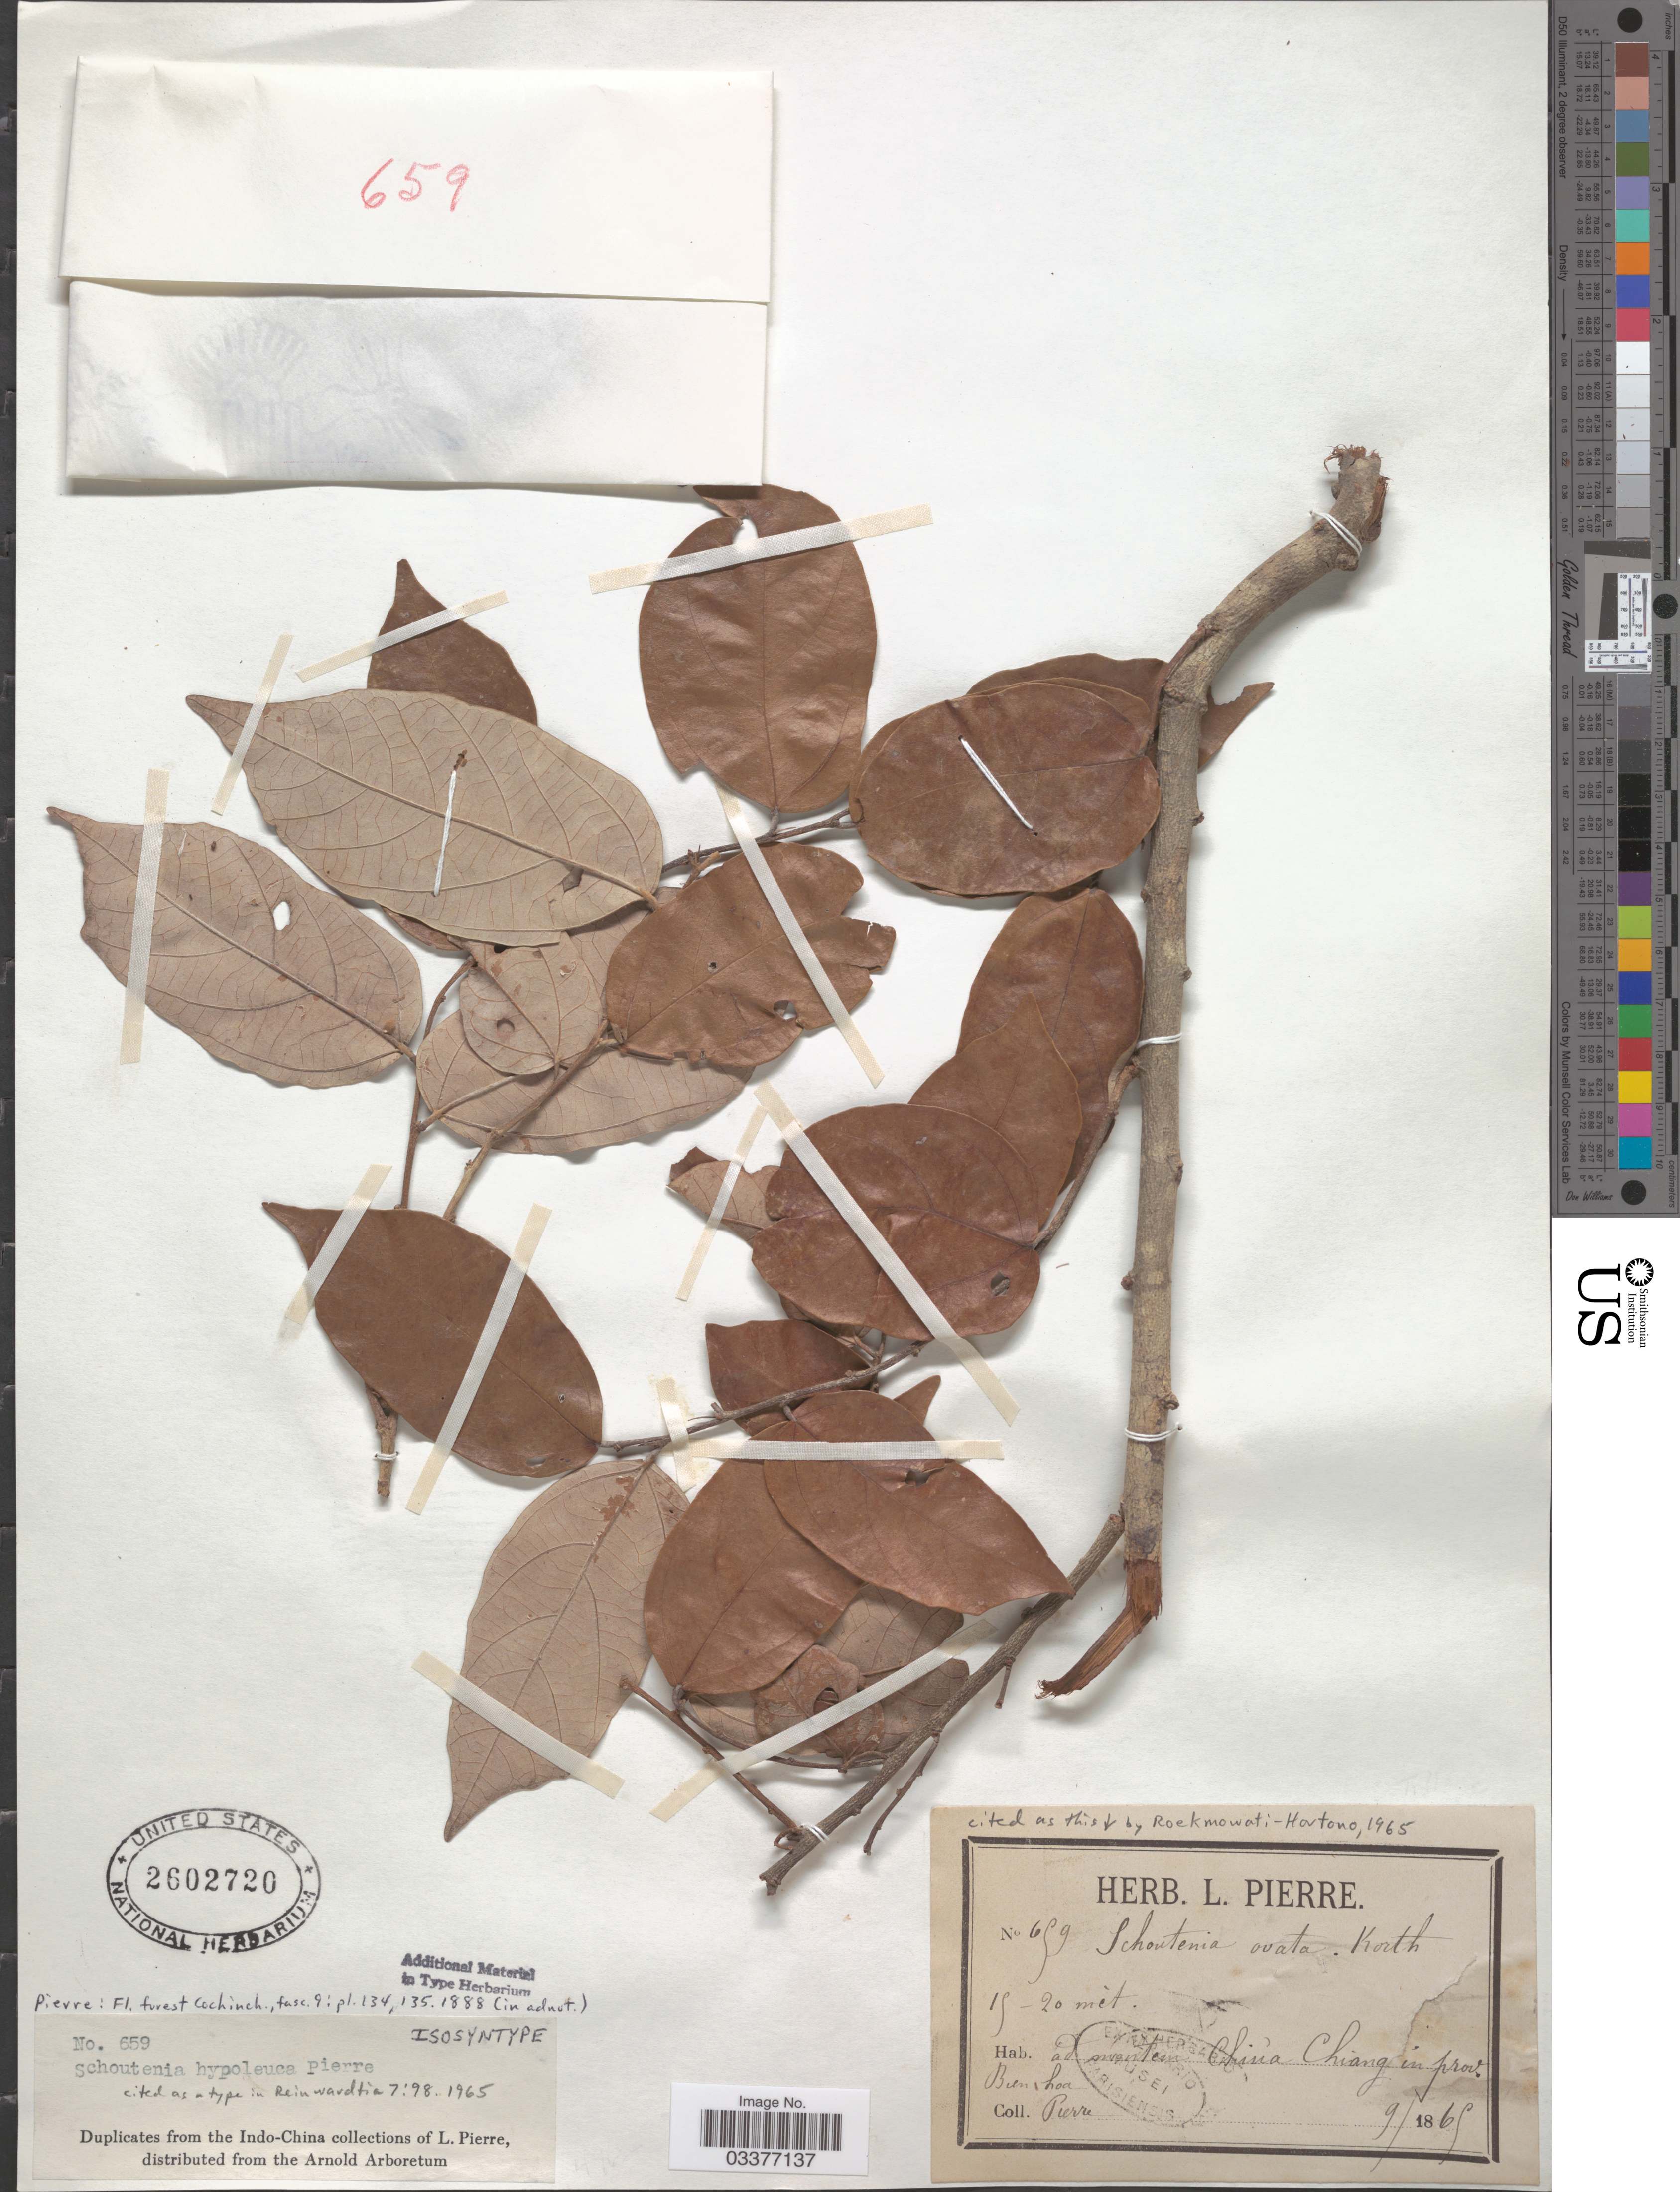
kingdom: Plantae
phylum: Tracheophyta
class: Magnoliopsida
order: Malvales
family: Malvaceae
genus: Schoutenia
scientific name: Schoutenia ovata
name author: Korth.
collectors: -- Pierre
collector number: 659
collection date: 1865-09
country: Vietnam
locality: Ad montem China Chiang in prov. Bien hoa.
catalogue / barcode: US 2602720